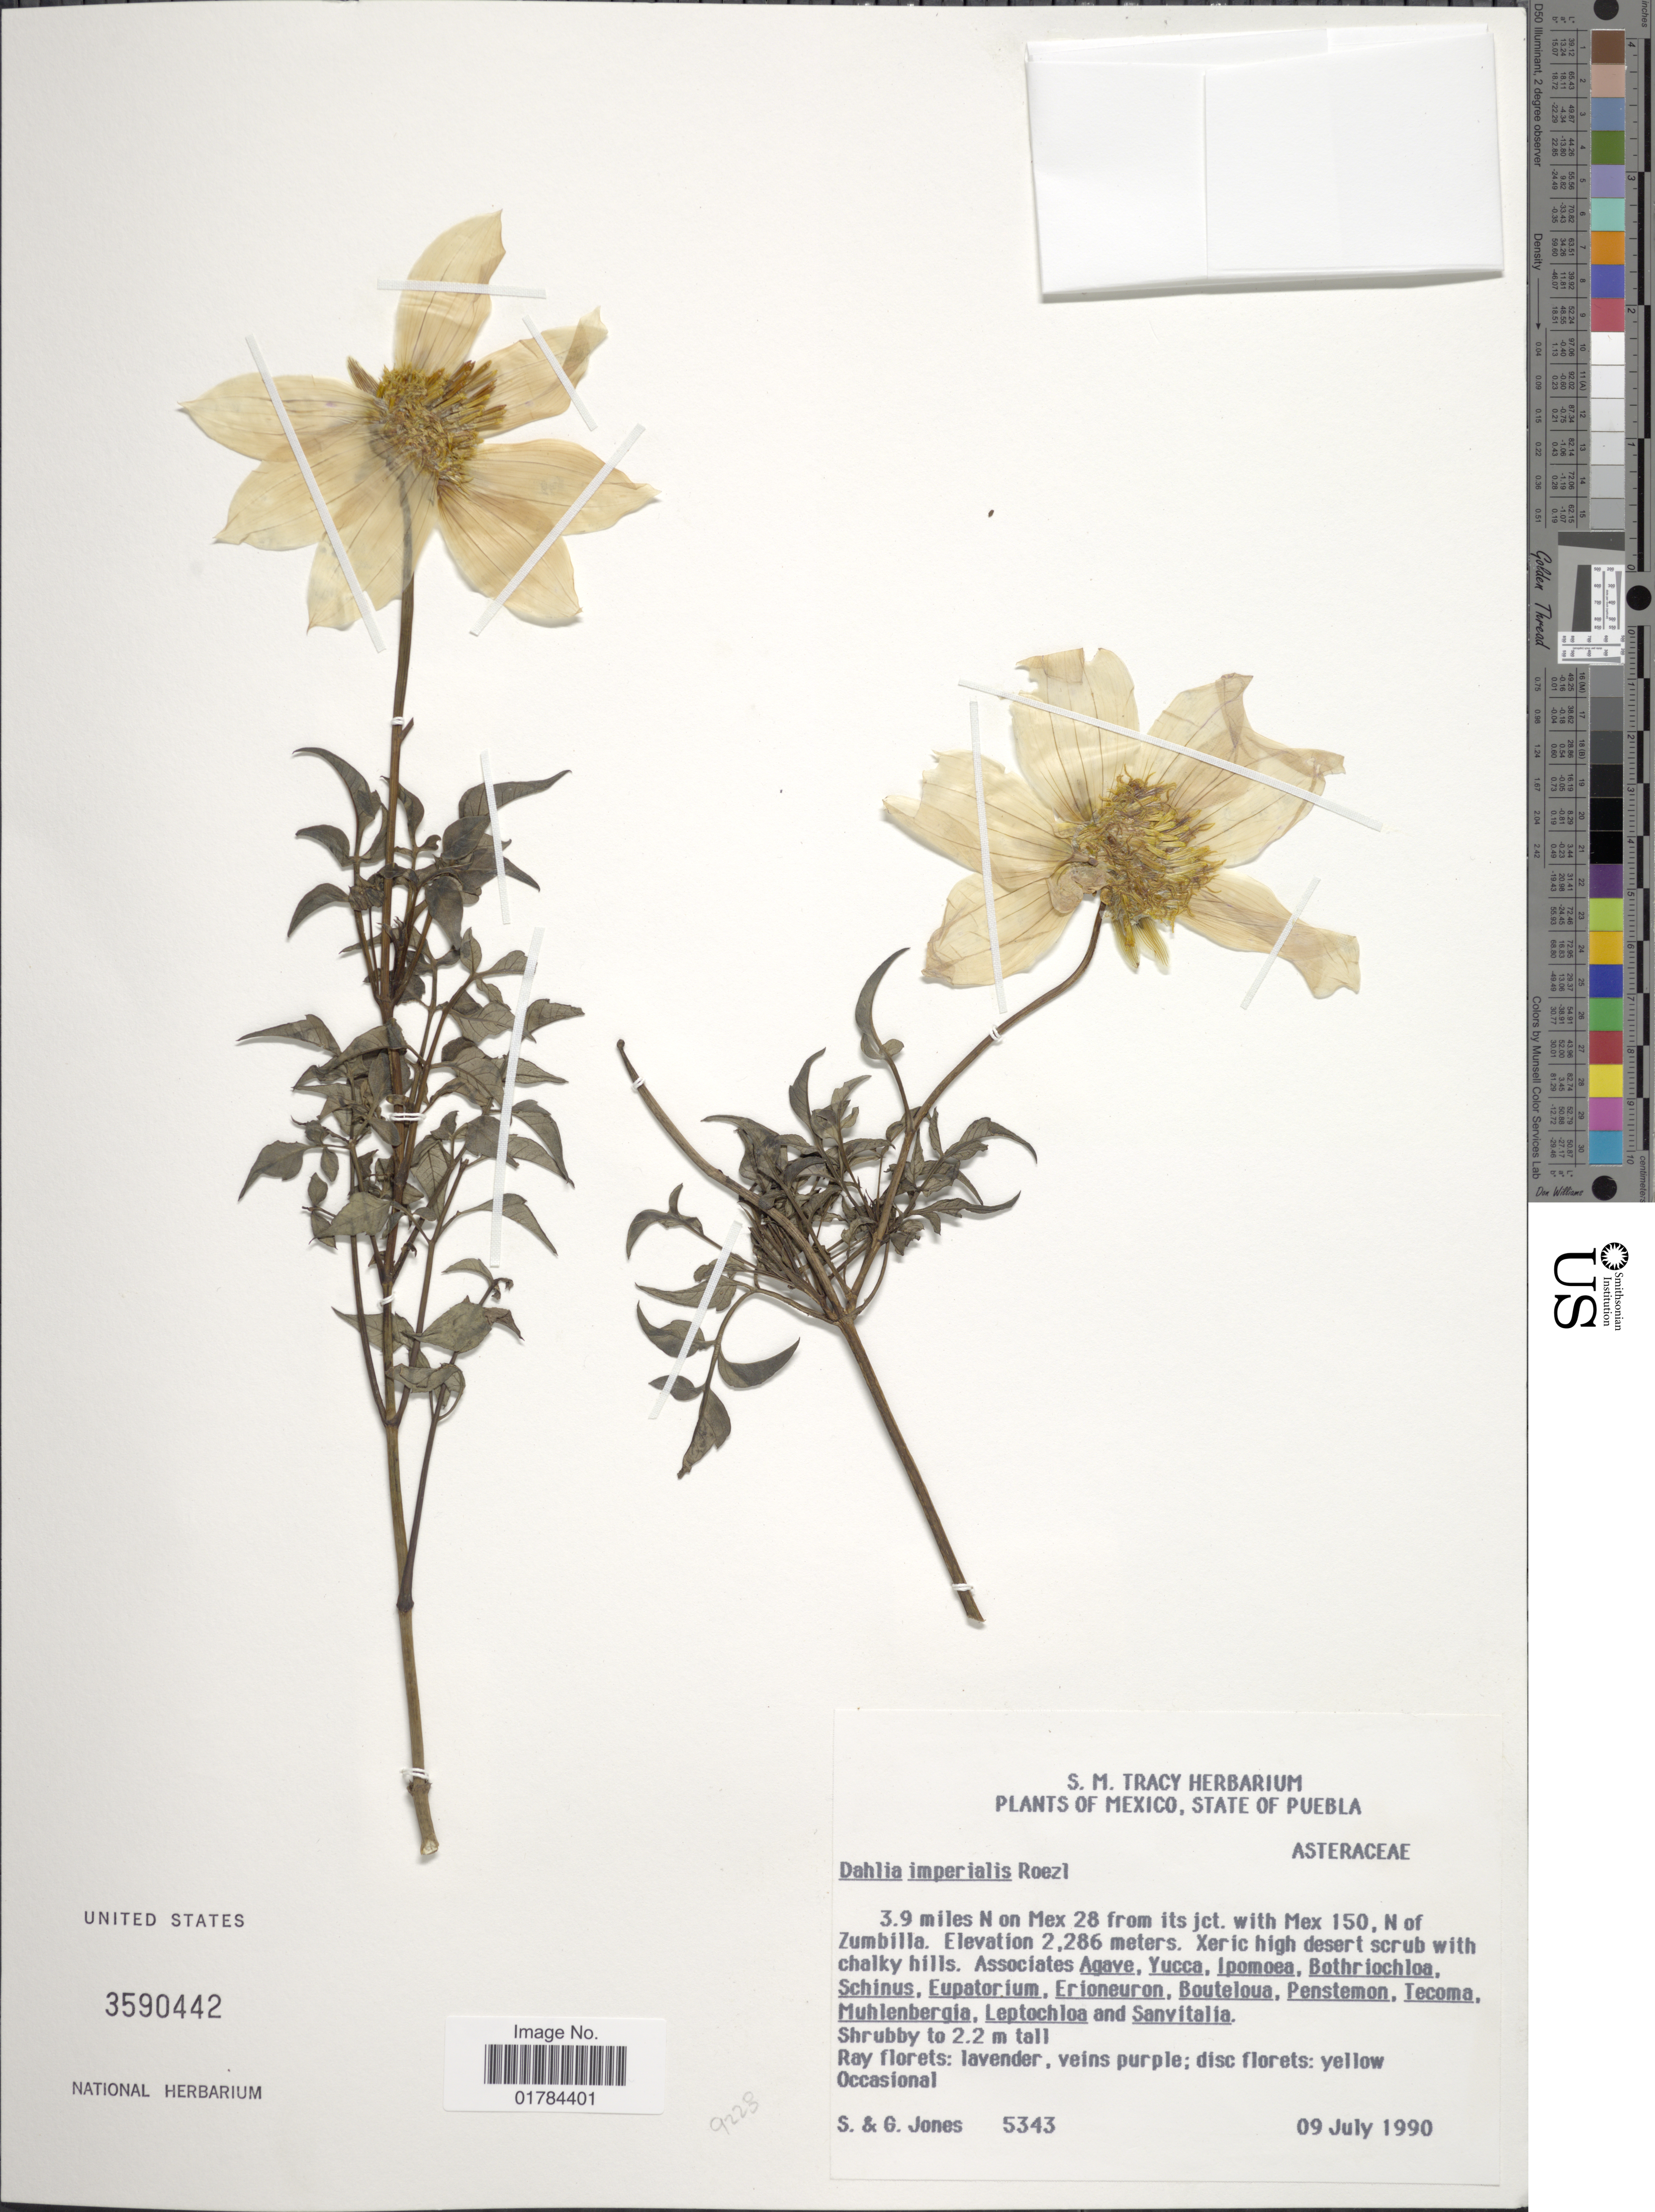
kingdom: Plantae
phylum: Tracheophyta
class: Magnoliopsida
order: Asterales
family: Asteraceae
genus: Dahlia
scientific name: Dahlia imperialis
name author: Roezl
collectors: S. Jones & G. Jones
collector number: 5343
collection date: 1990-07-09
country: Mexico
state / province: Puebla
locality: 3.9 miles N on Mex 28 from its jct. with Mex 150, N of Zumbilla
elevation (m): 2286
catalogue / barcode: US 3590442